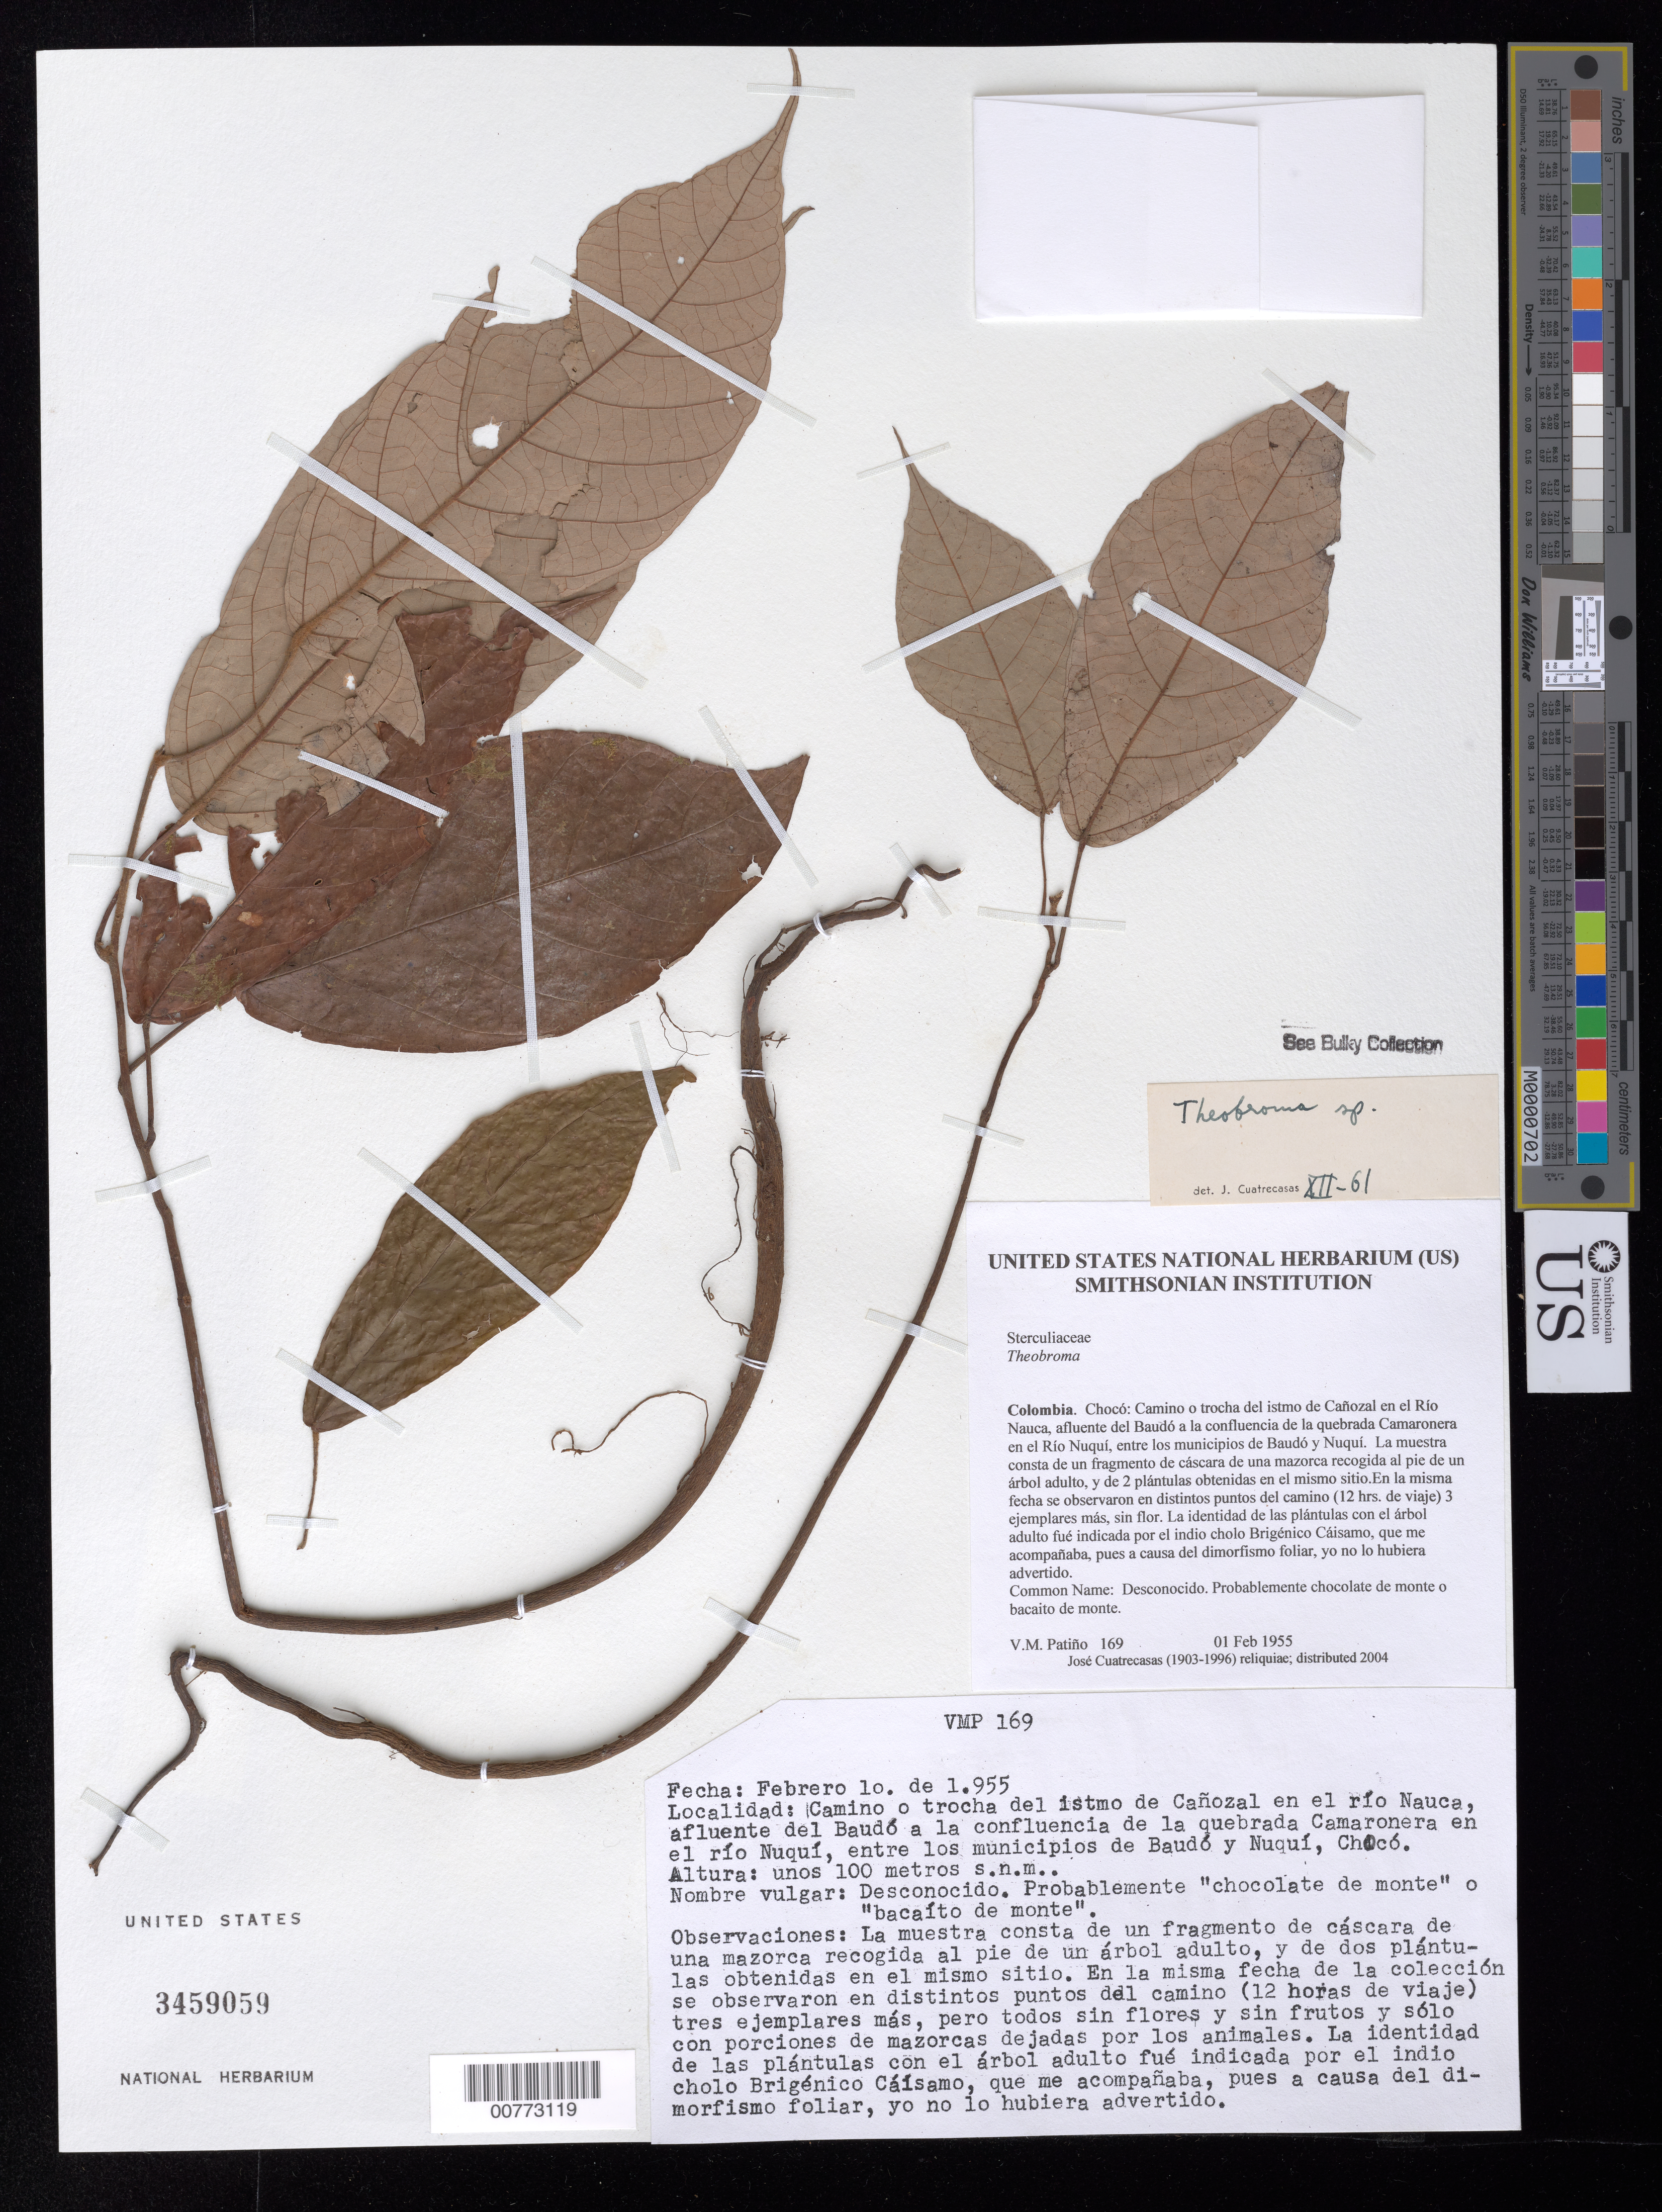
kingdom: Plantae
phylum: Tracheophyta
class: Magnoliopsida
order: Malvales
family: Malvaceae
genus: Theobroma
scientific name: Theobroma sp.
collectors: V. M. Patiño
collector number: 169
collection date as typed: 01 Feb 1955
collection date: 1955-02-01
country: Colombia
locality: Chocó: Camino o trocha del istmo de Cañozal en el Río Nauca, afluente del Baudó a la confluencia de la quebrada Camaronera en el Río Nuquí, entre los municipios de Baudó y Nuquí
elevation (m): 100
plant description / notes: Common name: Desconocido. Probablemente chocolate de monte o bacaito de monte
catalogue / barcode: US 3459059